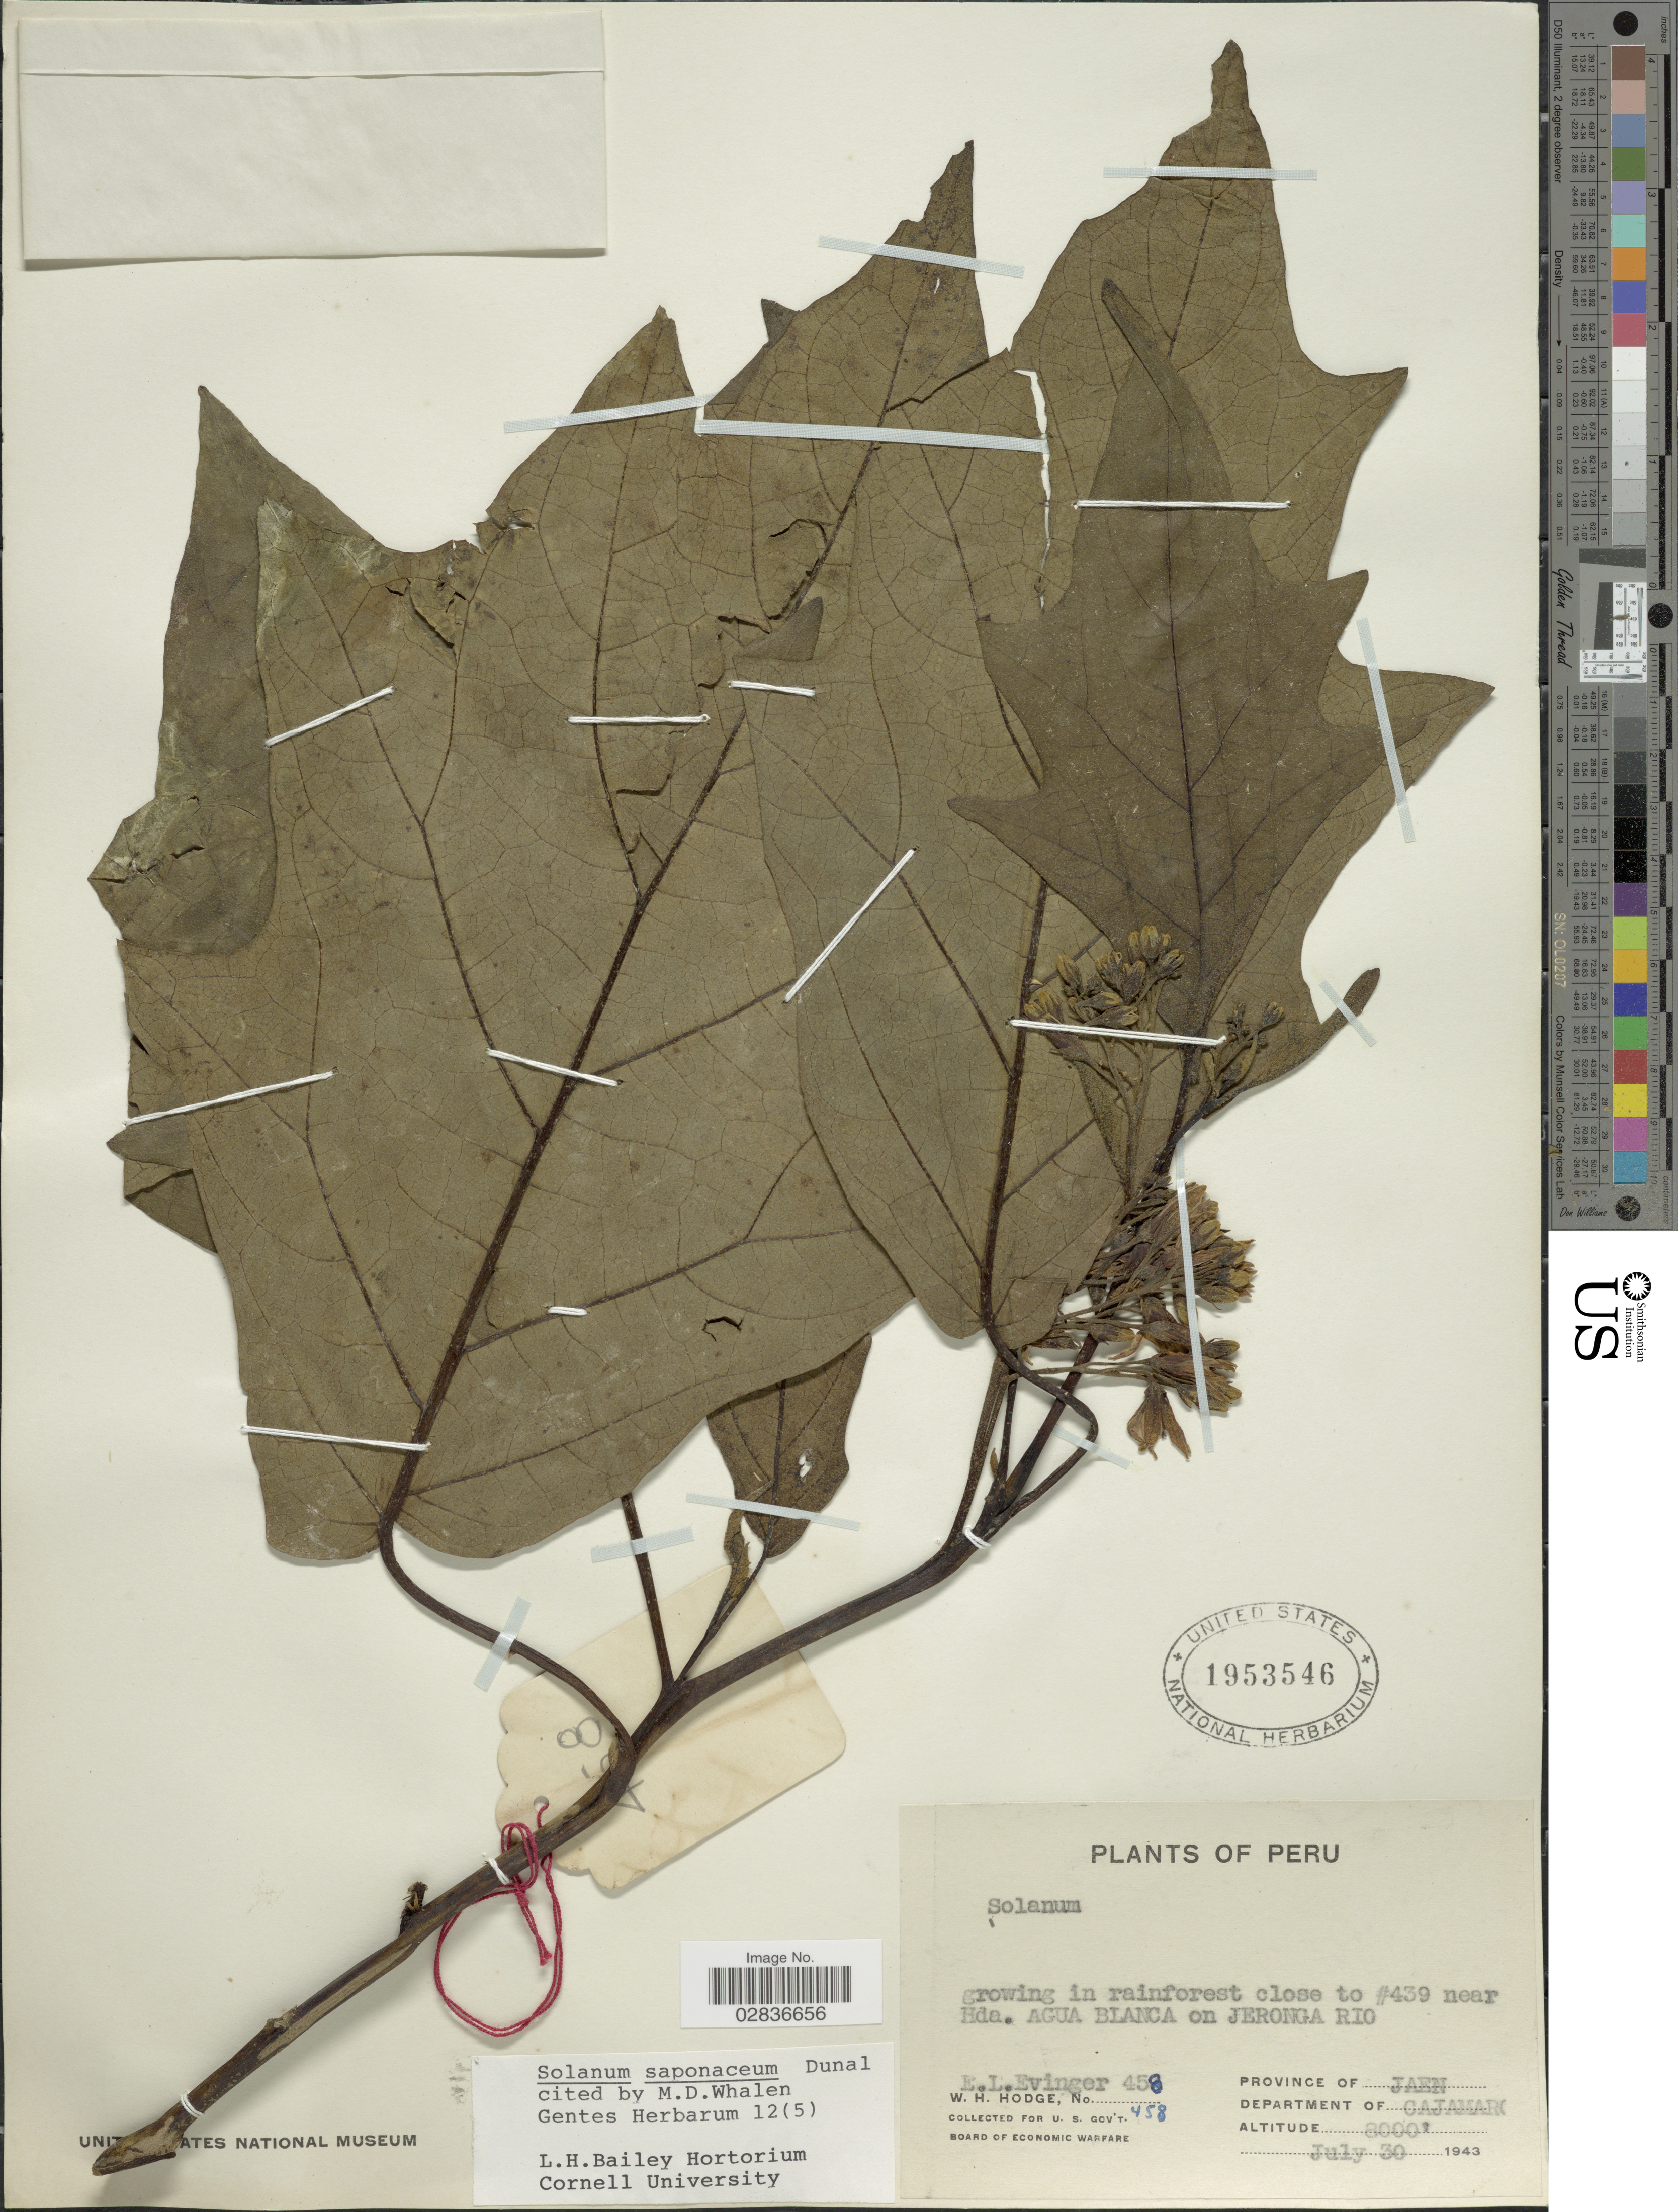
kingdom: Plantae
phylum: Tracheophyta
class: Magnoliopsida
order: Solanales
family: Solanaceae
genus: Solanum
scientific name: Solanum saponaceum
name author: Dunal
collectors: E. Evinger & W. Hodge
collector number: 458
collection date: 1943-07-30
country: Peru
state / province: Cajamarca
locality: Growing in rainforest close to #439 near Hda. Agua Blanca on Jeronga Rio. Province Jaen. Department of Cajamarca.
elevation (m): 2438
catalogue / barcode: US 1953546